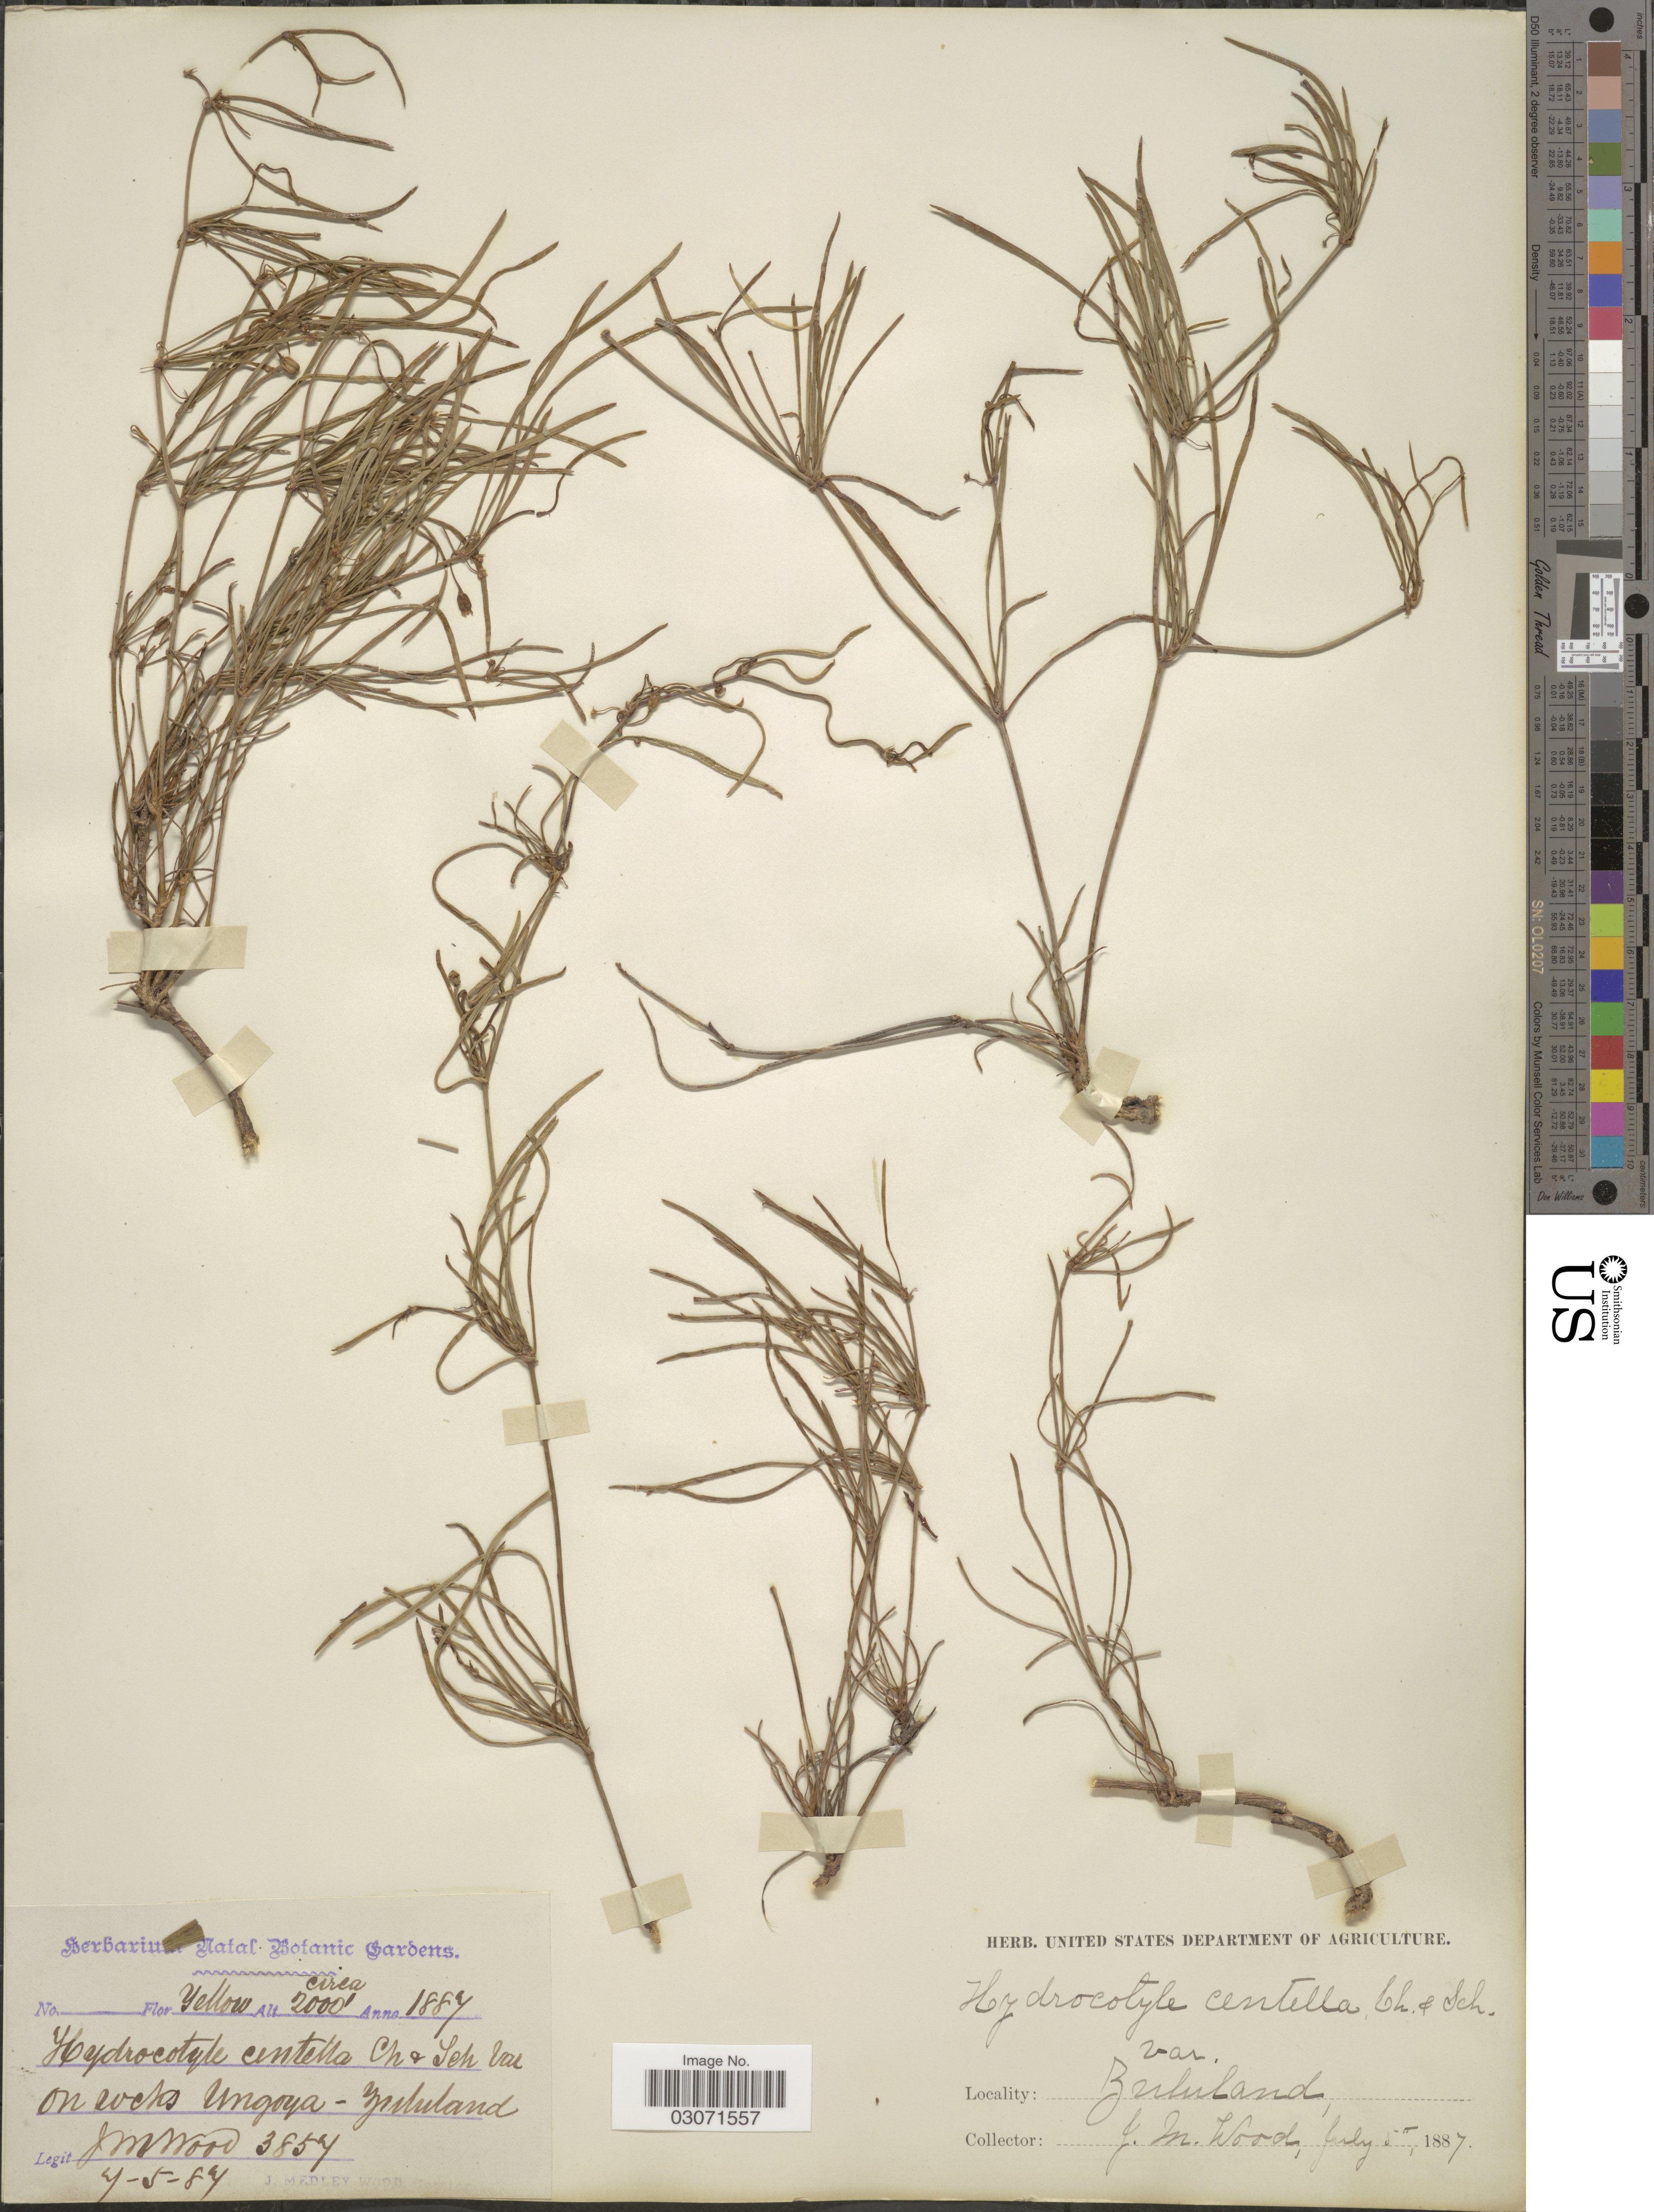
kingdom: Plantae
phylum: Tracheophyta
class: Magnoliopsida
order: Apiales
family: Araliaceae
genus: Hydrocotyle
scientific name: Hydrocotyle centella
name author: Cham. & Schltdl.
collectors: J. M. Wood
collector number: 3857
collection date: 1887-07-05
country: South Africa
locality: Zululand. On rocks Ungoya-Zululand.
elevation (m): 610